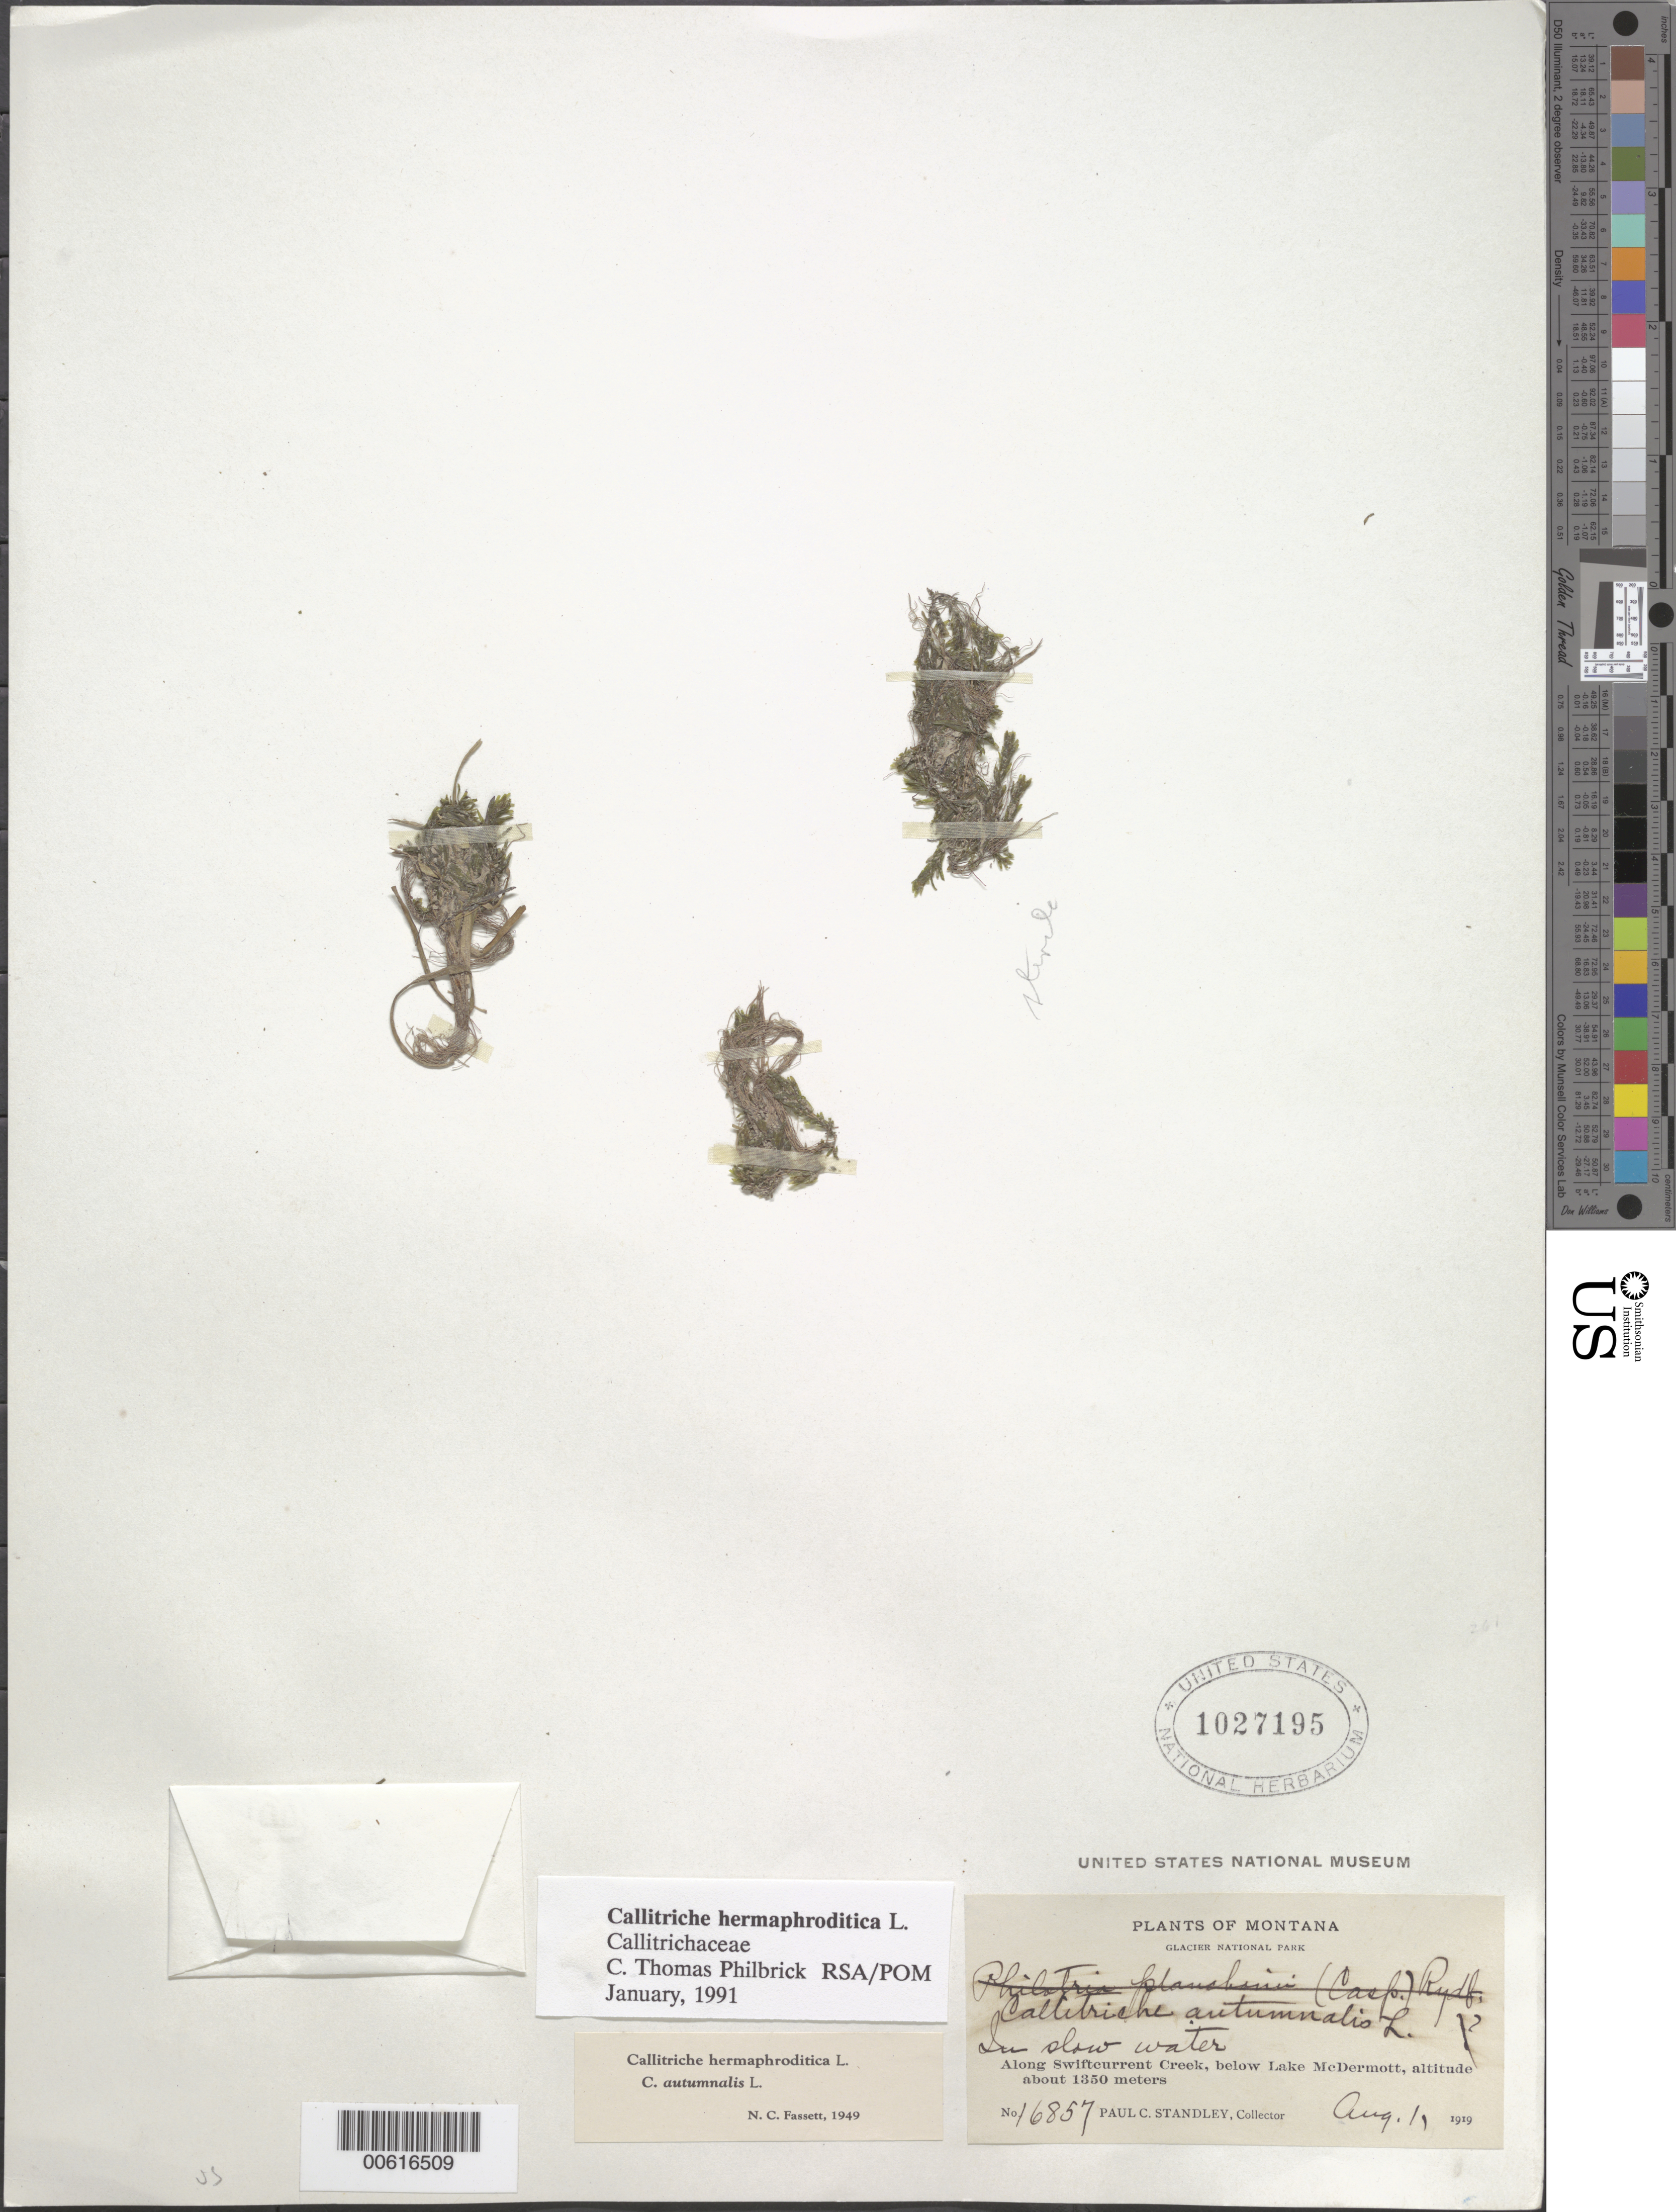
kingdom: Plantae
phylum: Tracheophyta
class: Magnoliopsida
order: Lamiales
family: Plantaginaceae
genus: Callitriche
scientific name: Callitriche hermaphroditica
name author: L.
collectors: P. C. Standley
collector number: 16857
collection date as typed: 01 Aug 1919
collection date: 1919-08-01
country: United States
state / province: Montana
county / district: Flathead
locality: Along Swiftcurrent Creek, below Lake DcDermott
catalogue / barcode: US 1027195